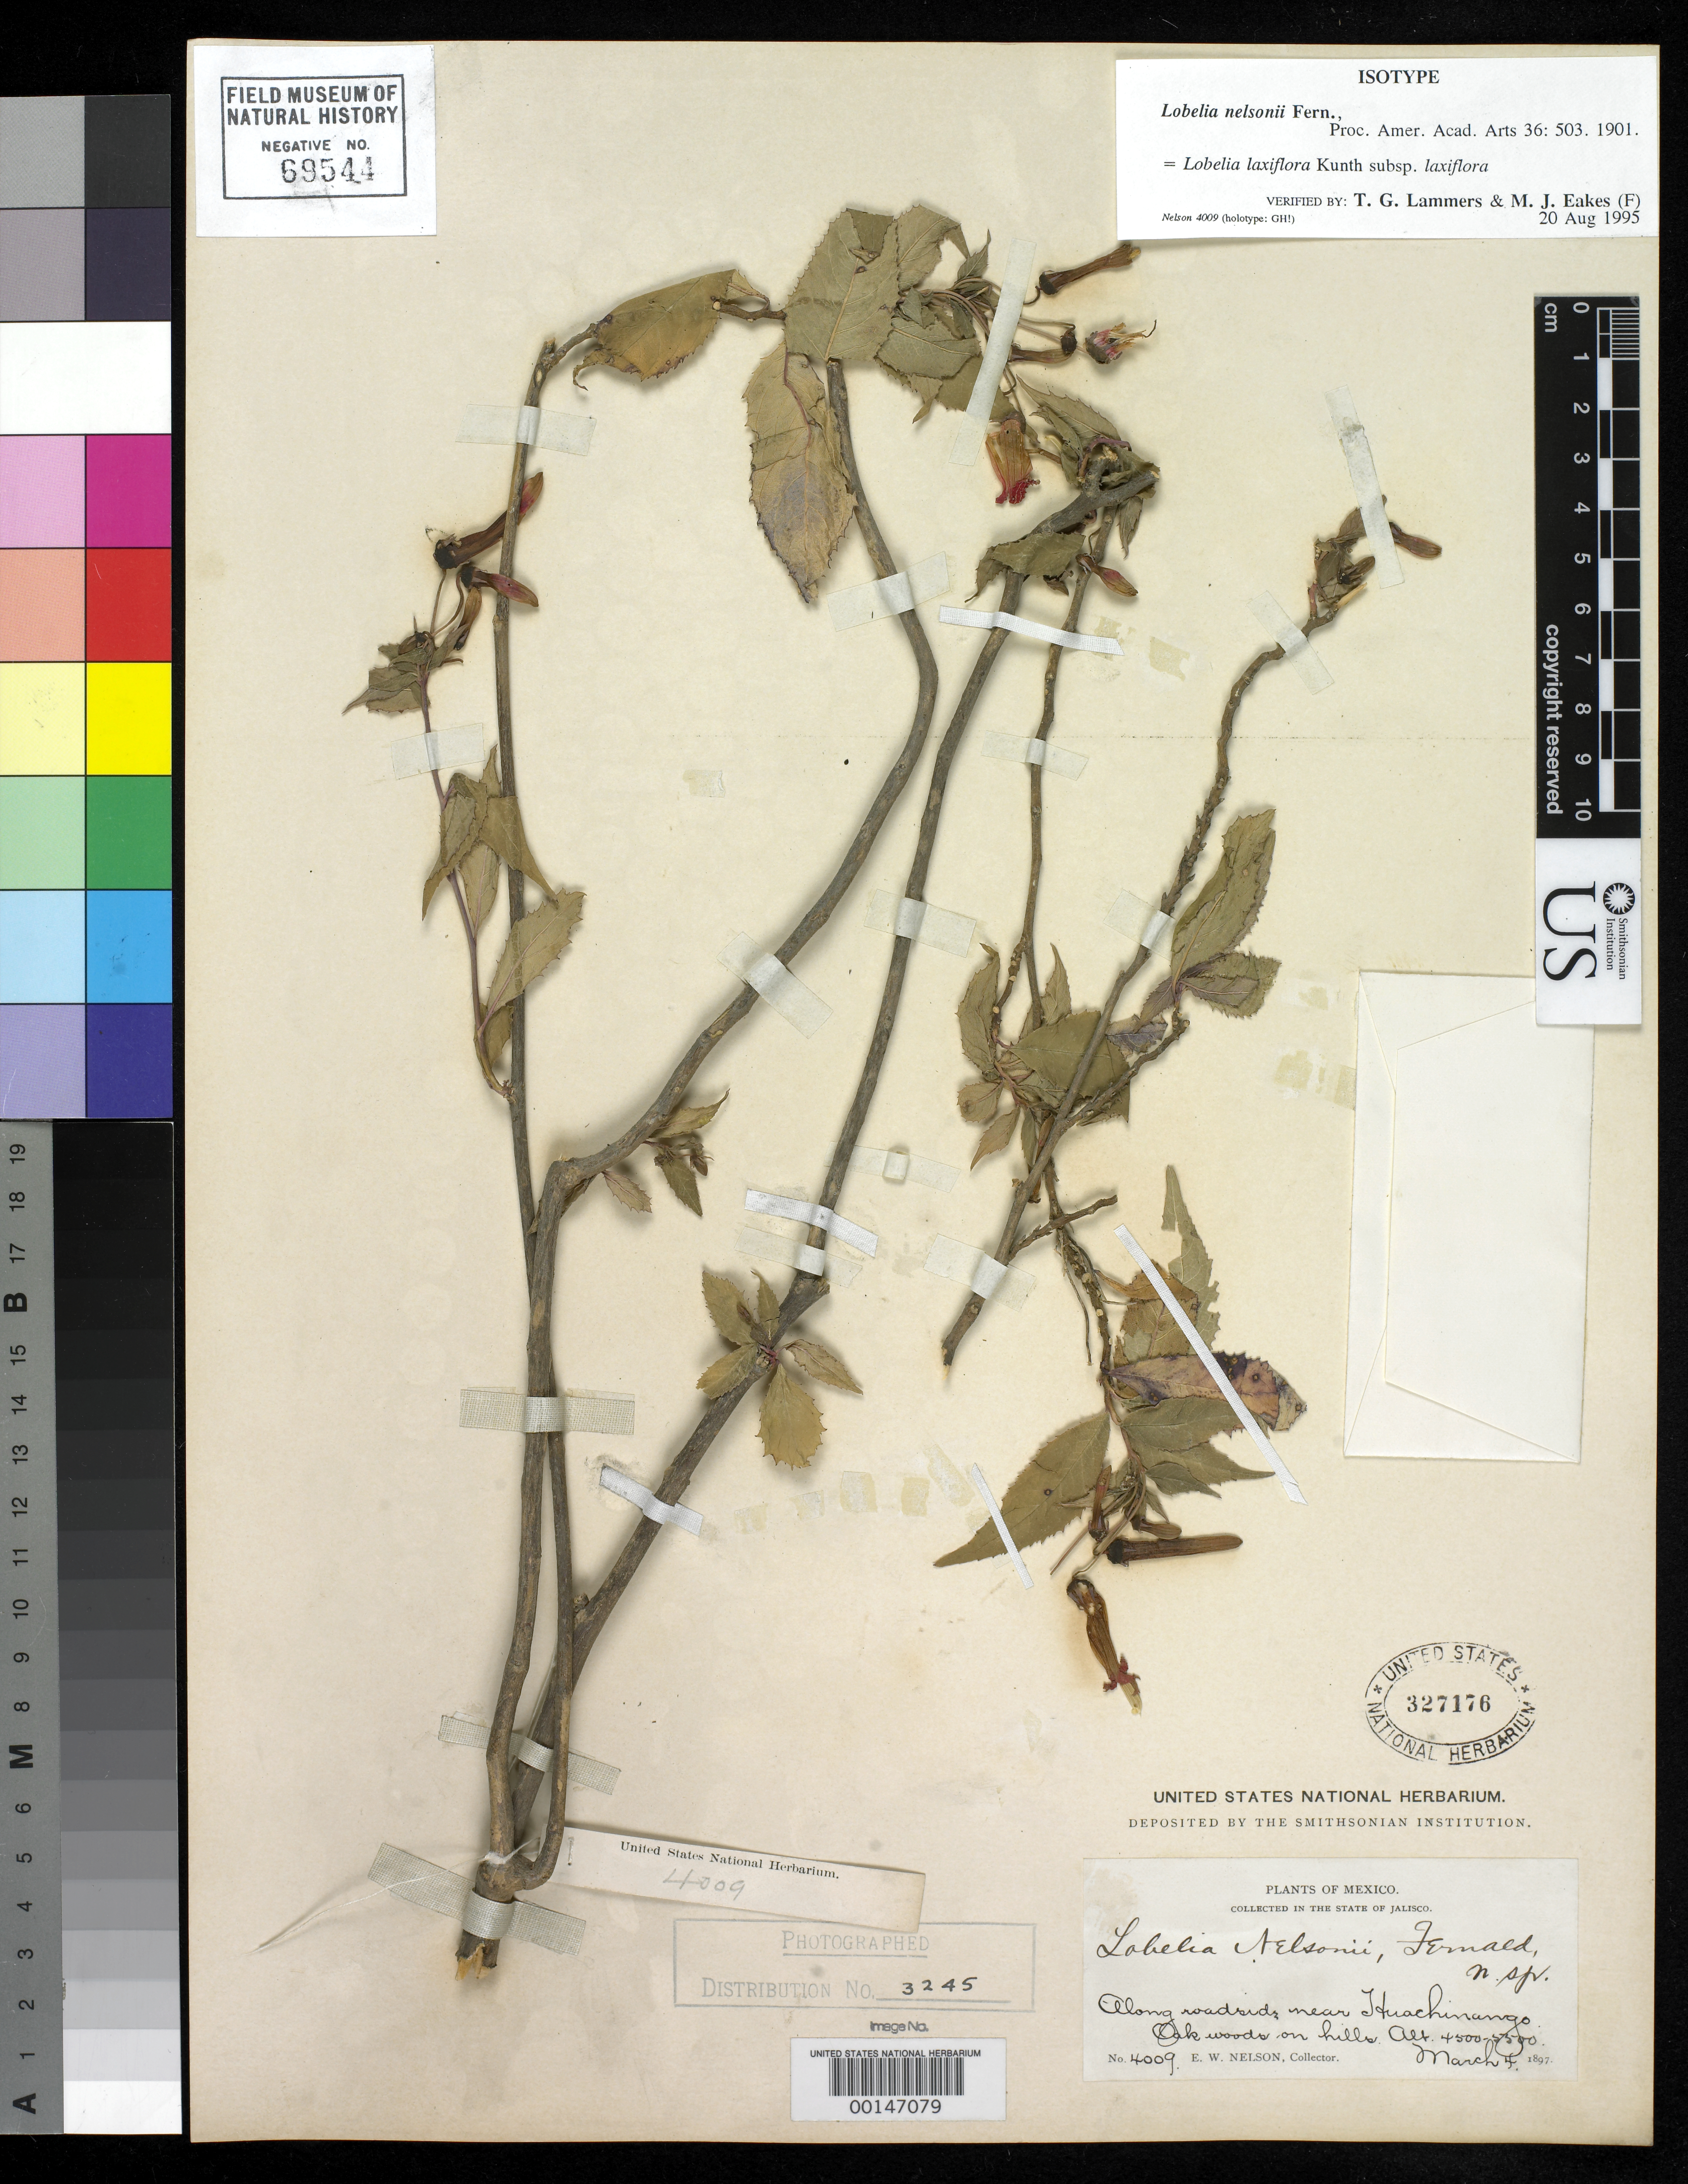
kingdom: Plantae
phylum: Tracheophyta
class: Magnoliopsida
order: Asterales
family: Campanulaceae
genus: Lobelia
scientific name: Lobelia nelsonii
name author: Fernald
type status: Isotype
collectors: E. W. Nelson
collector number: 4009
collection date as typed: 04 Mar 1897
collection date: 1897-03-04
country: Mexico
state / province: Jalisco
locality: Near Huachinango.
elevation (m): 1380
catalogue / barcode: US 327176